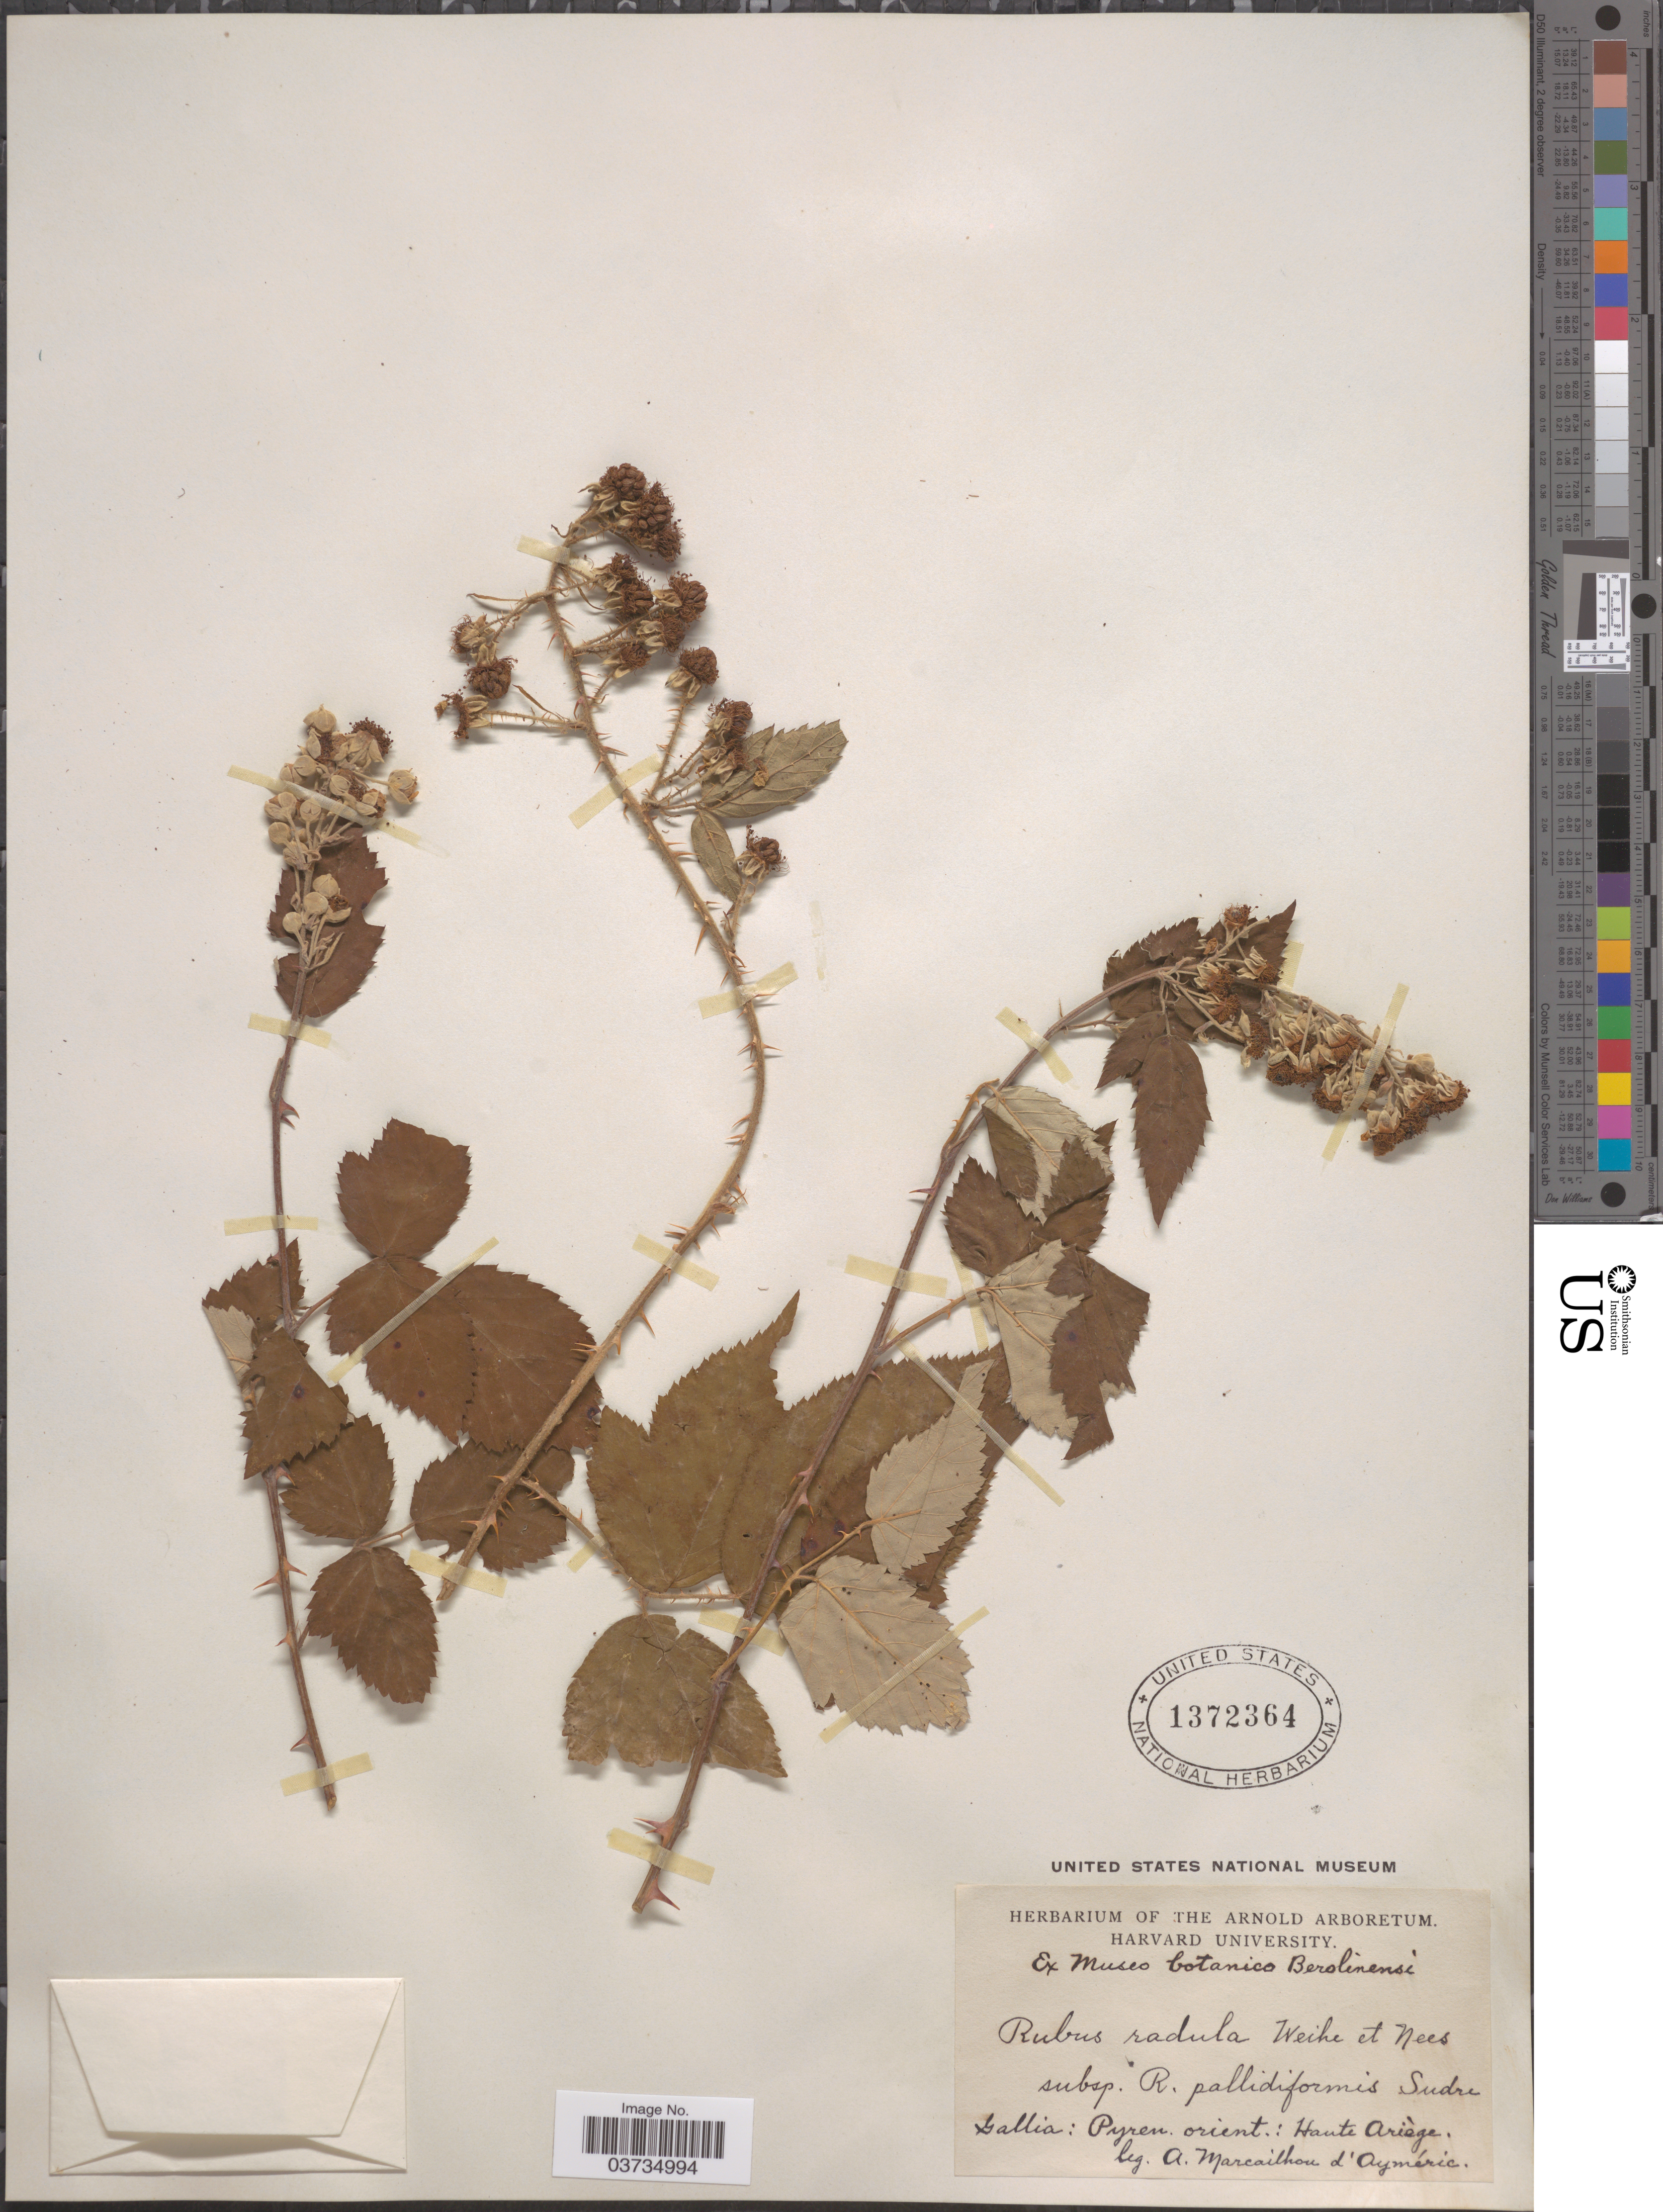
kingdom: Plantae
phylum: Tracheophyta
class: Magnoliopsida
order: Rosales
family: Rosaceae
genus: Rubus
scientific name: Rubus radula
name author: Weihe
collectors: A.L.M. Marcailhou d' Aymeric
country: France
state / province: Occitanie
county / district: Ariège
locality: Gallia: Pyren. orient.: Haute Ariège.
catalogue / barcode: US 1372364